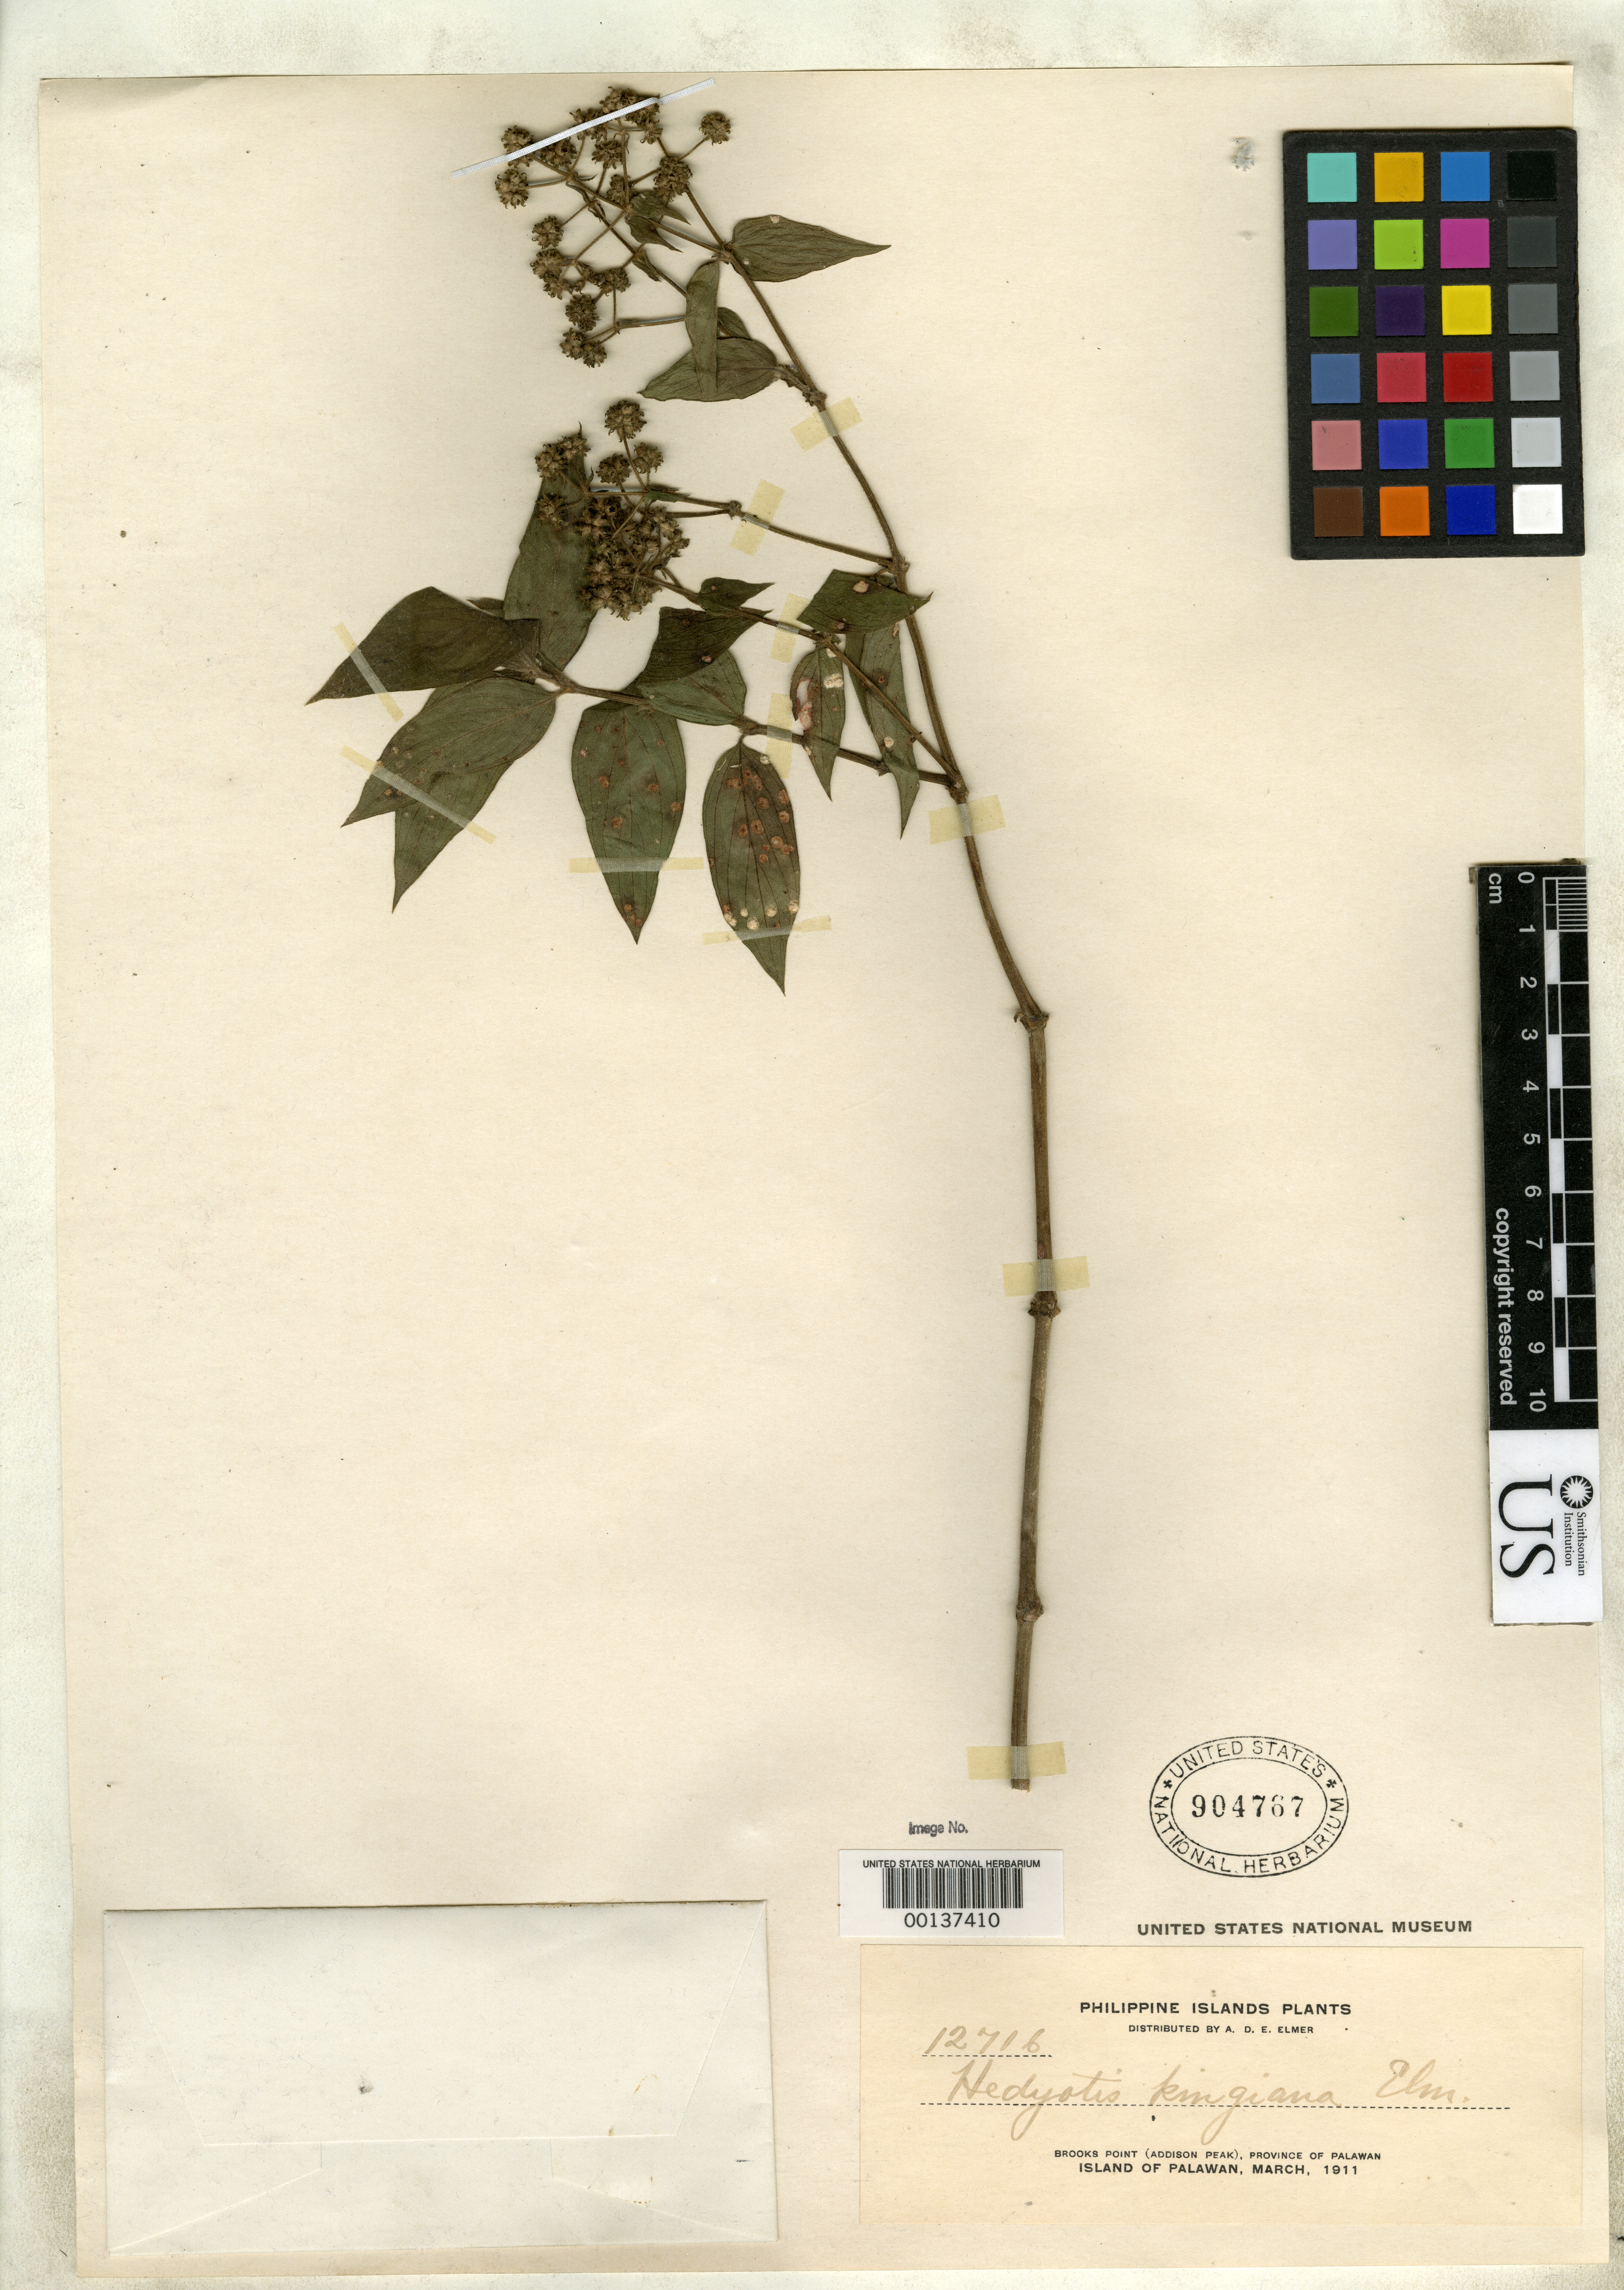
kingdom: Plantae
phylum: Tracheophyta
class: Magnoliopsida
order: Gentianales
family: Rubiaceae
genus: Hedyotis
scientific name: Hedyotis kingiana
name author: Elmer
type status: Isotype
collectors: A. D. E. Elmer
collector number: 12716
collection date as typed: May 1911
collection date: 1911-05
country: Philippines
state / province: Mimaropa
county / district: Palawan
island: Palawan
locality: Brook's Point, Addison Peak.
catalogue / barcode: US 904767